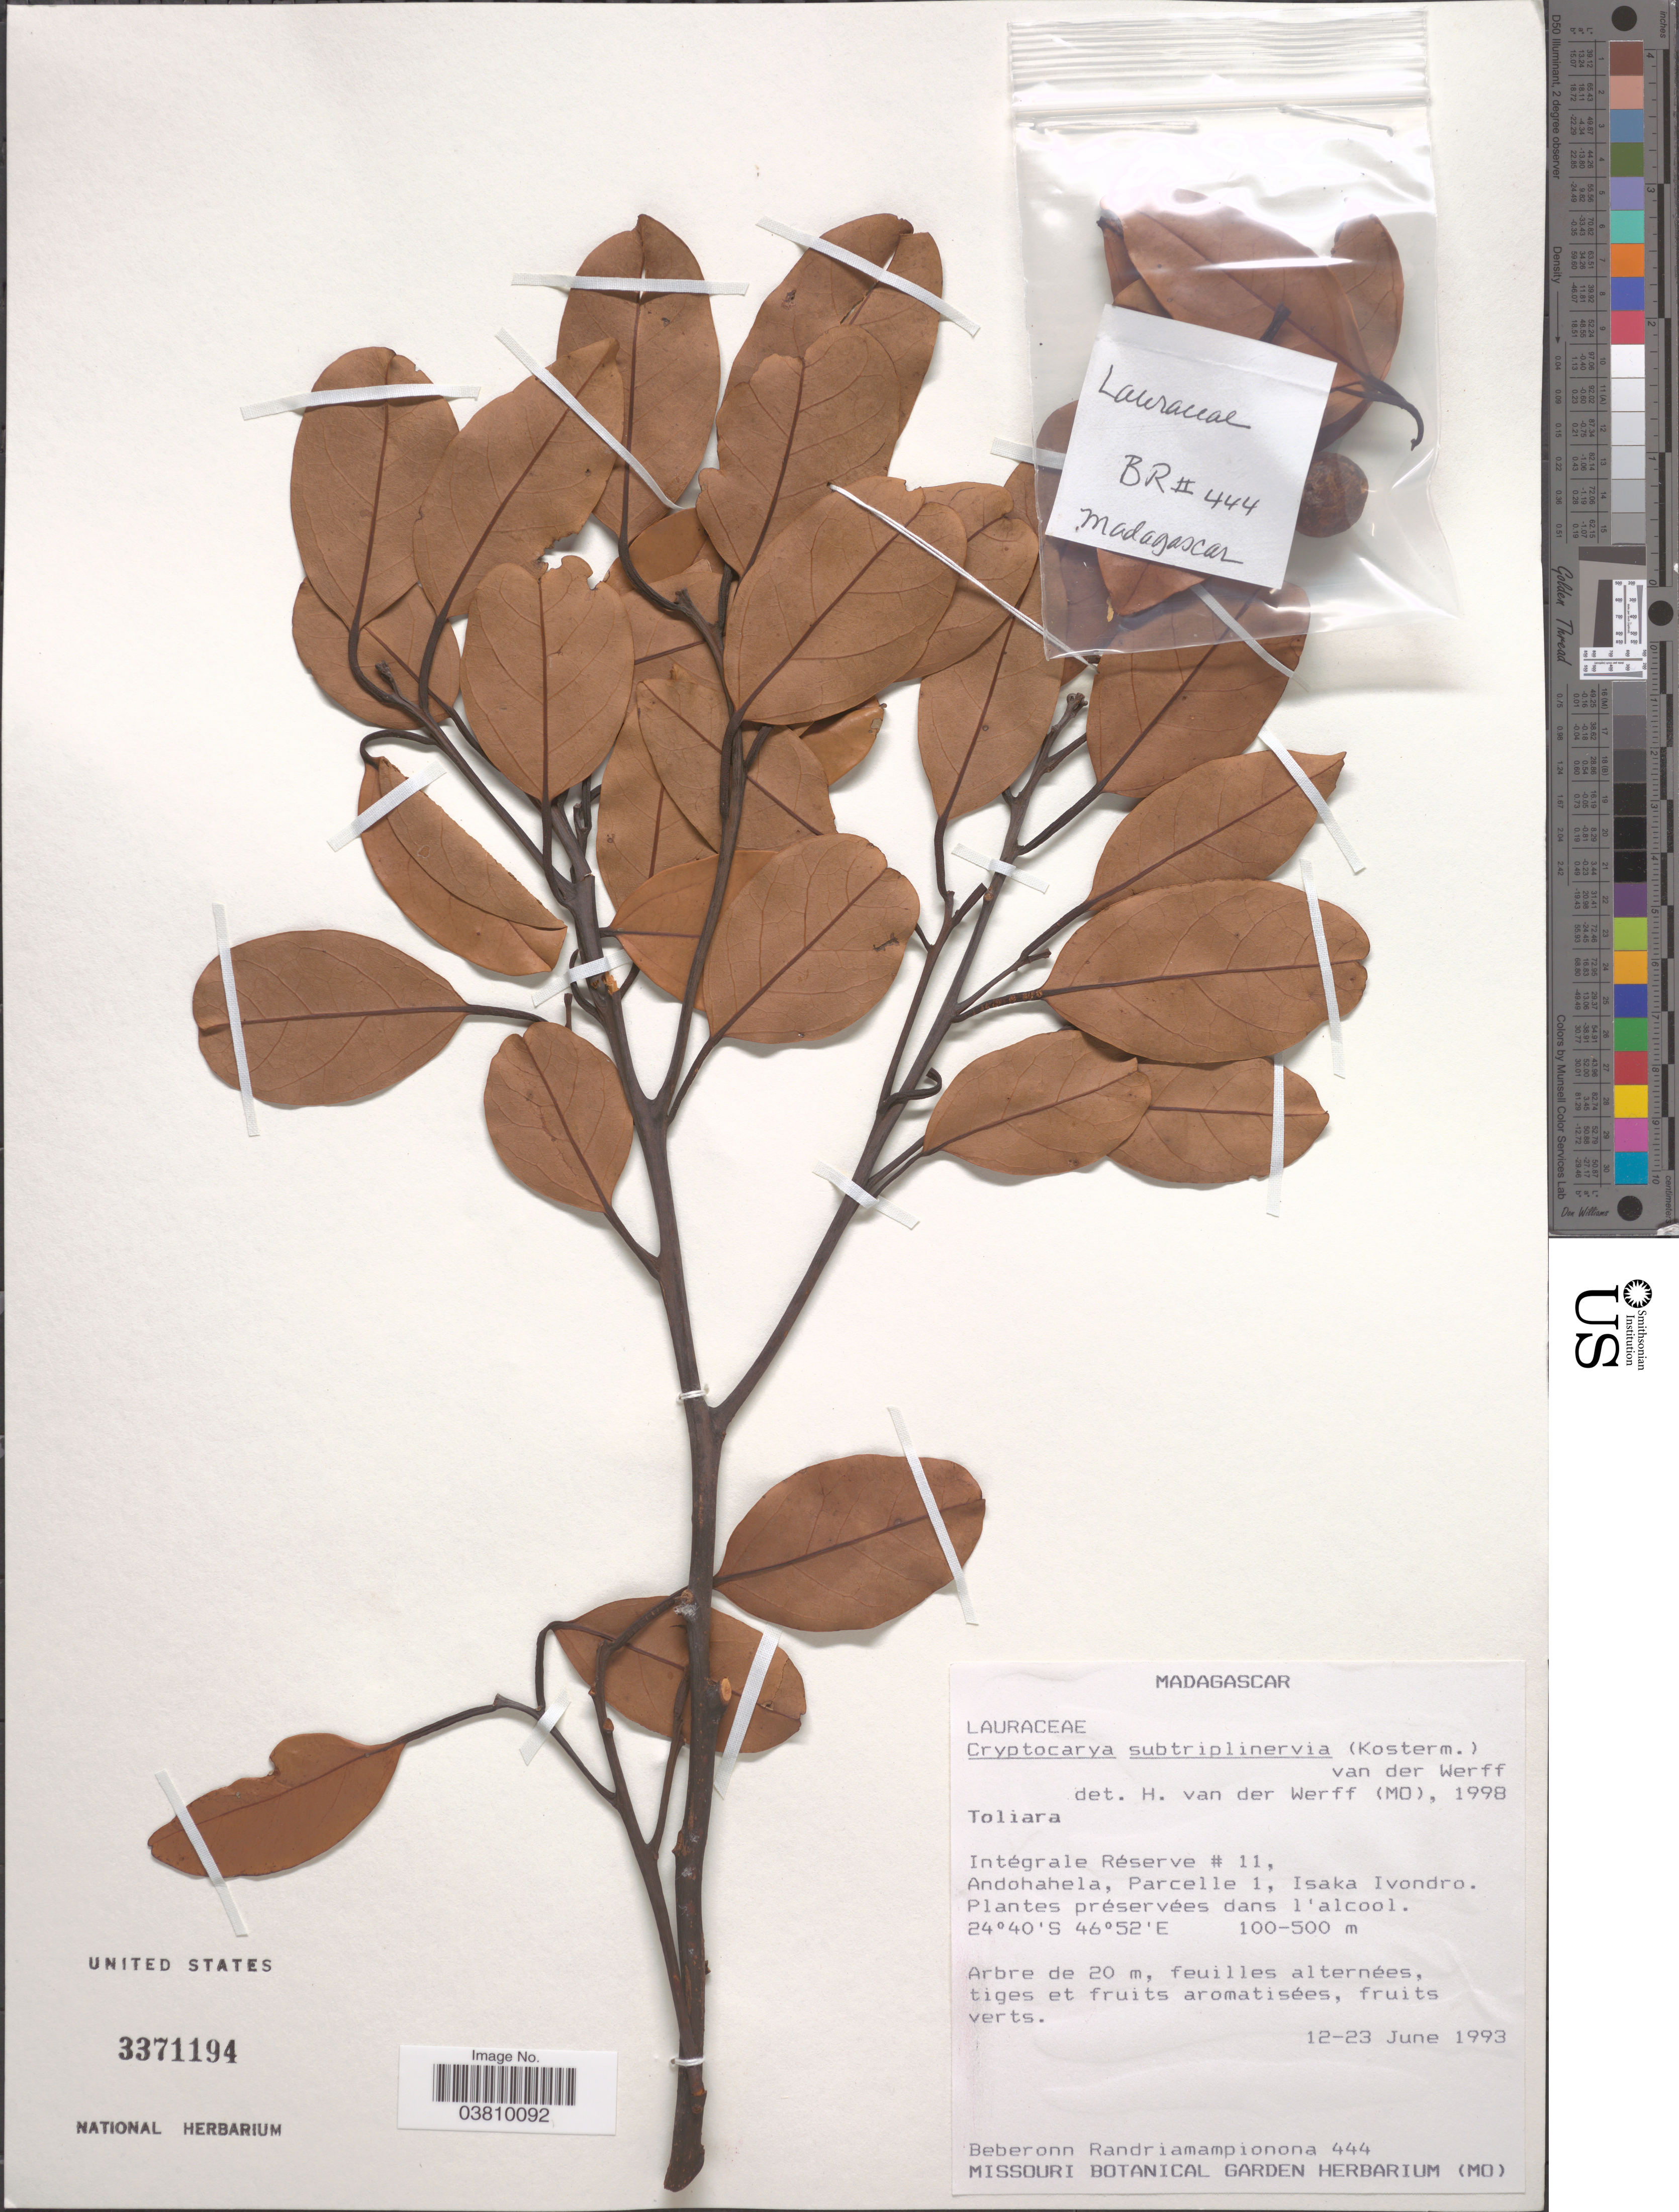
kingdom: Plantae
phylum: Tracheophyta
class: Magnoliopsida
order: Laurales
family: Lauraceae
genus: Cryptocarya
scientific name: Cryptocarya subtriplinervia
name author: (Kosterm.) van der Werff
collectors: B. Randriamampionona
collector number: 444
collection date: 1993-06-12/1993-06-23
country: Madagascar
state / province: Anosy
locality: Intégrale Réserve #11, Andohahela, Parcelle 1, Isaka Ivondro.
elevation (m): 100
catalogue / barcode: US 3371194